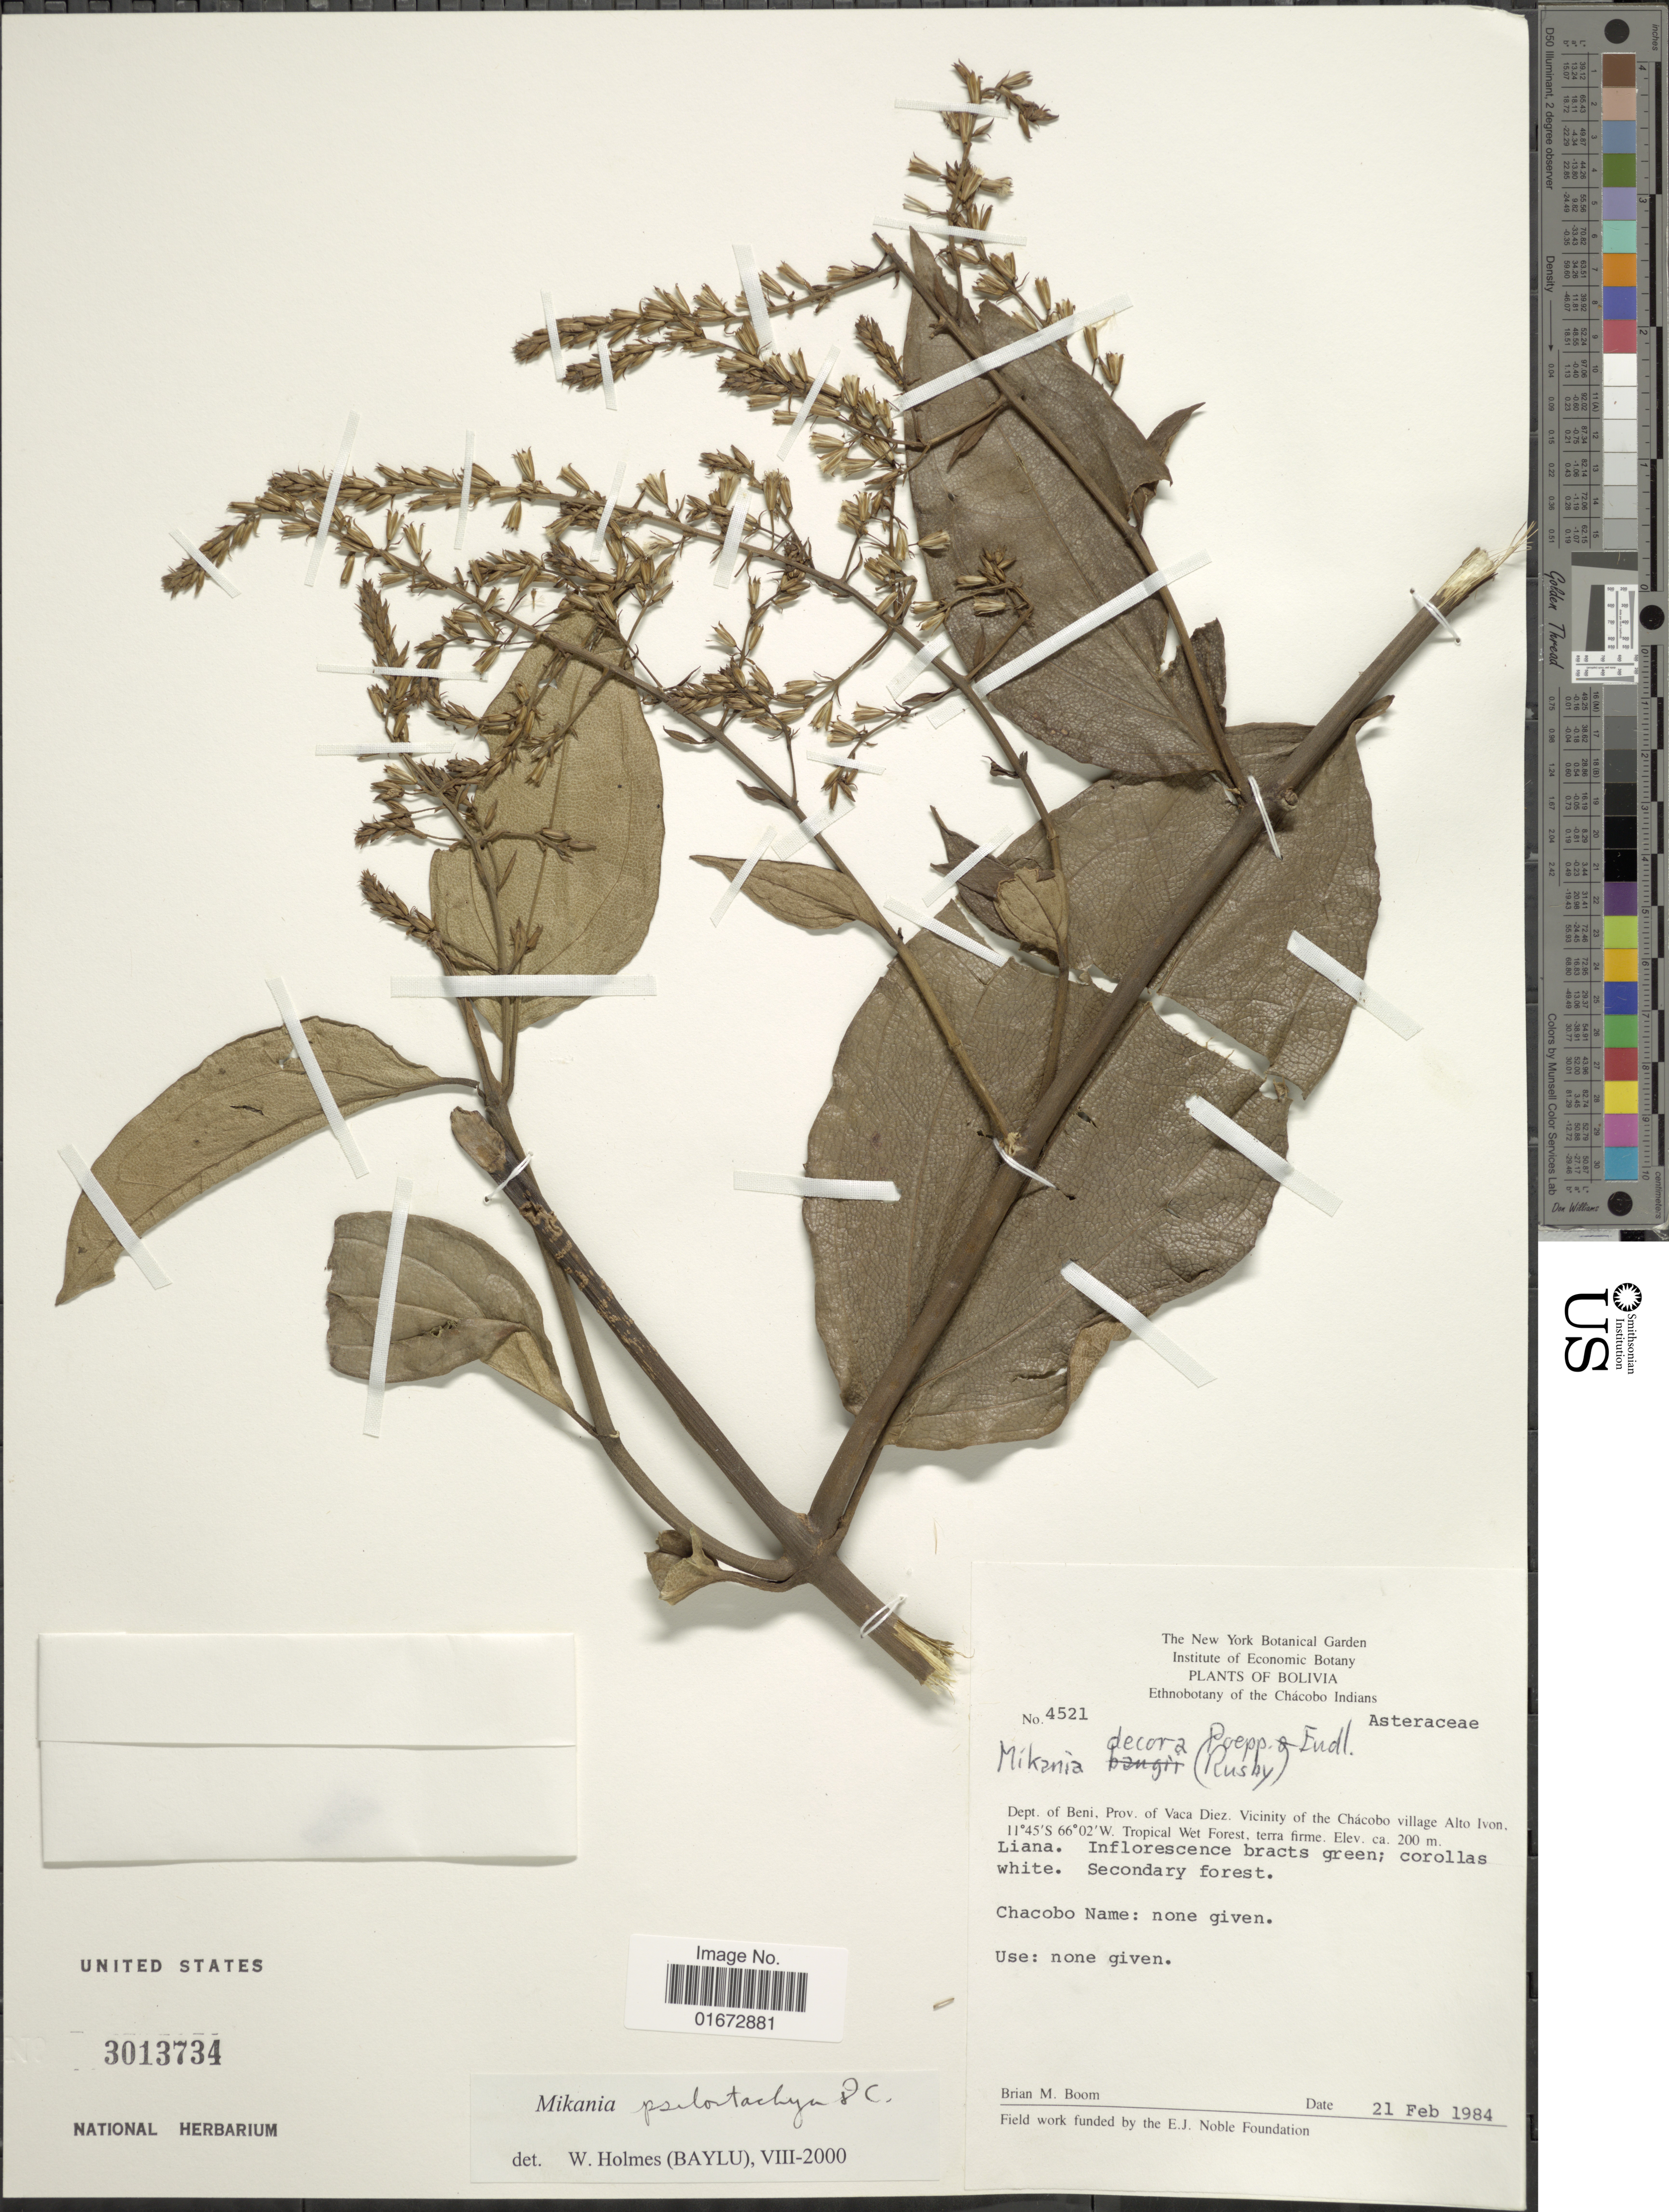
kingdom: Plantae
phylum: Tracheophyta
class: Magnoliopsida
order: Asterales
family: Asteraceae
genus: Mikania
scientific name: Mikania psilostachya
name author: DC.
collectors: B. M. Boom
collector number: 4521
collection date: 1984-02-21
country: Bolivia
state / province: Beni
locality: Dept. of Beni, Prov. of Vaca Diez. Vicinity of the Chácobo village Alto Ivon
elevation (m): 200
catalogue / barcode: US 3013734